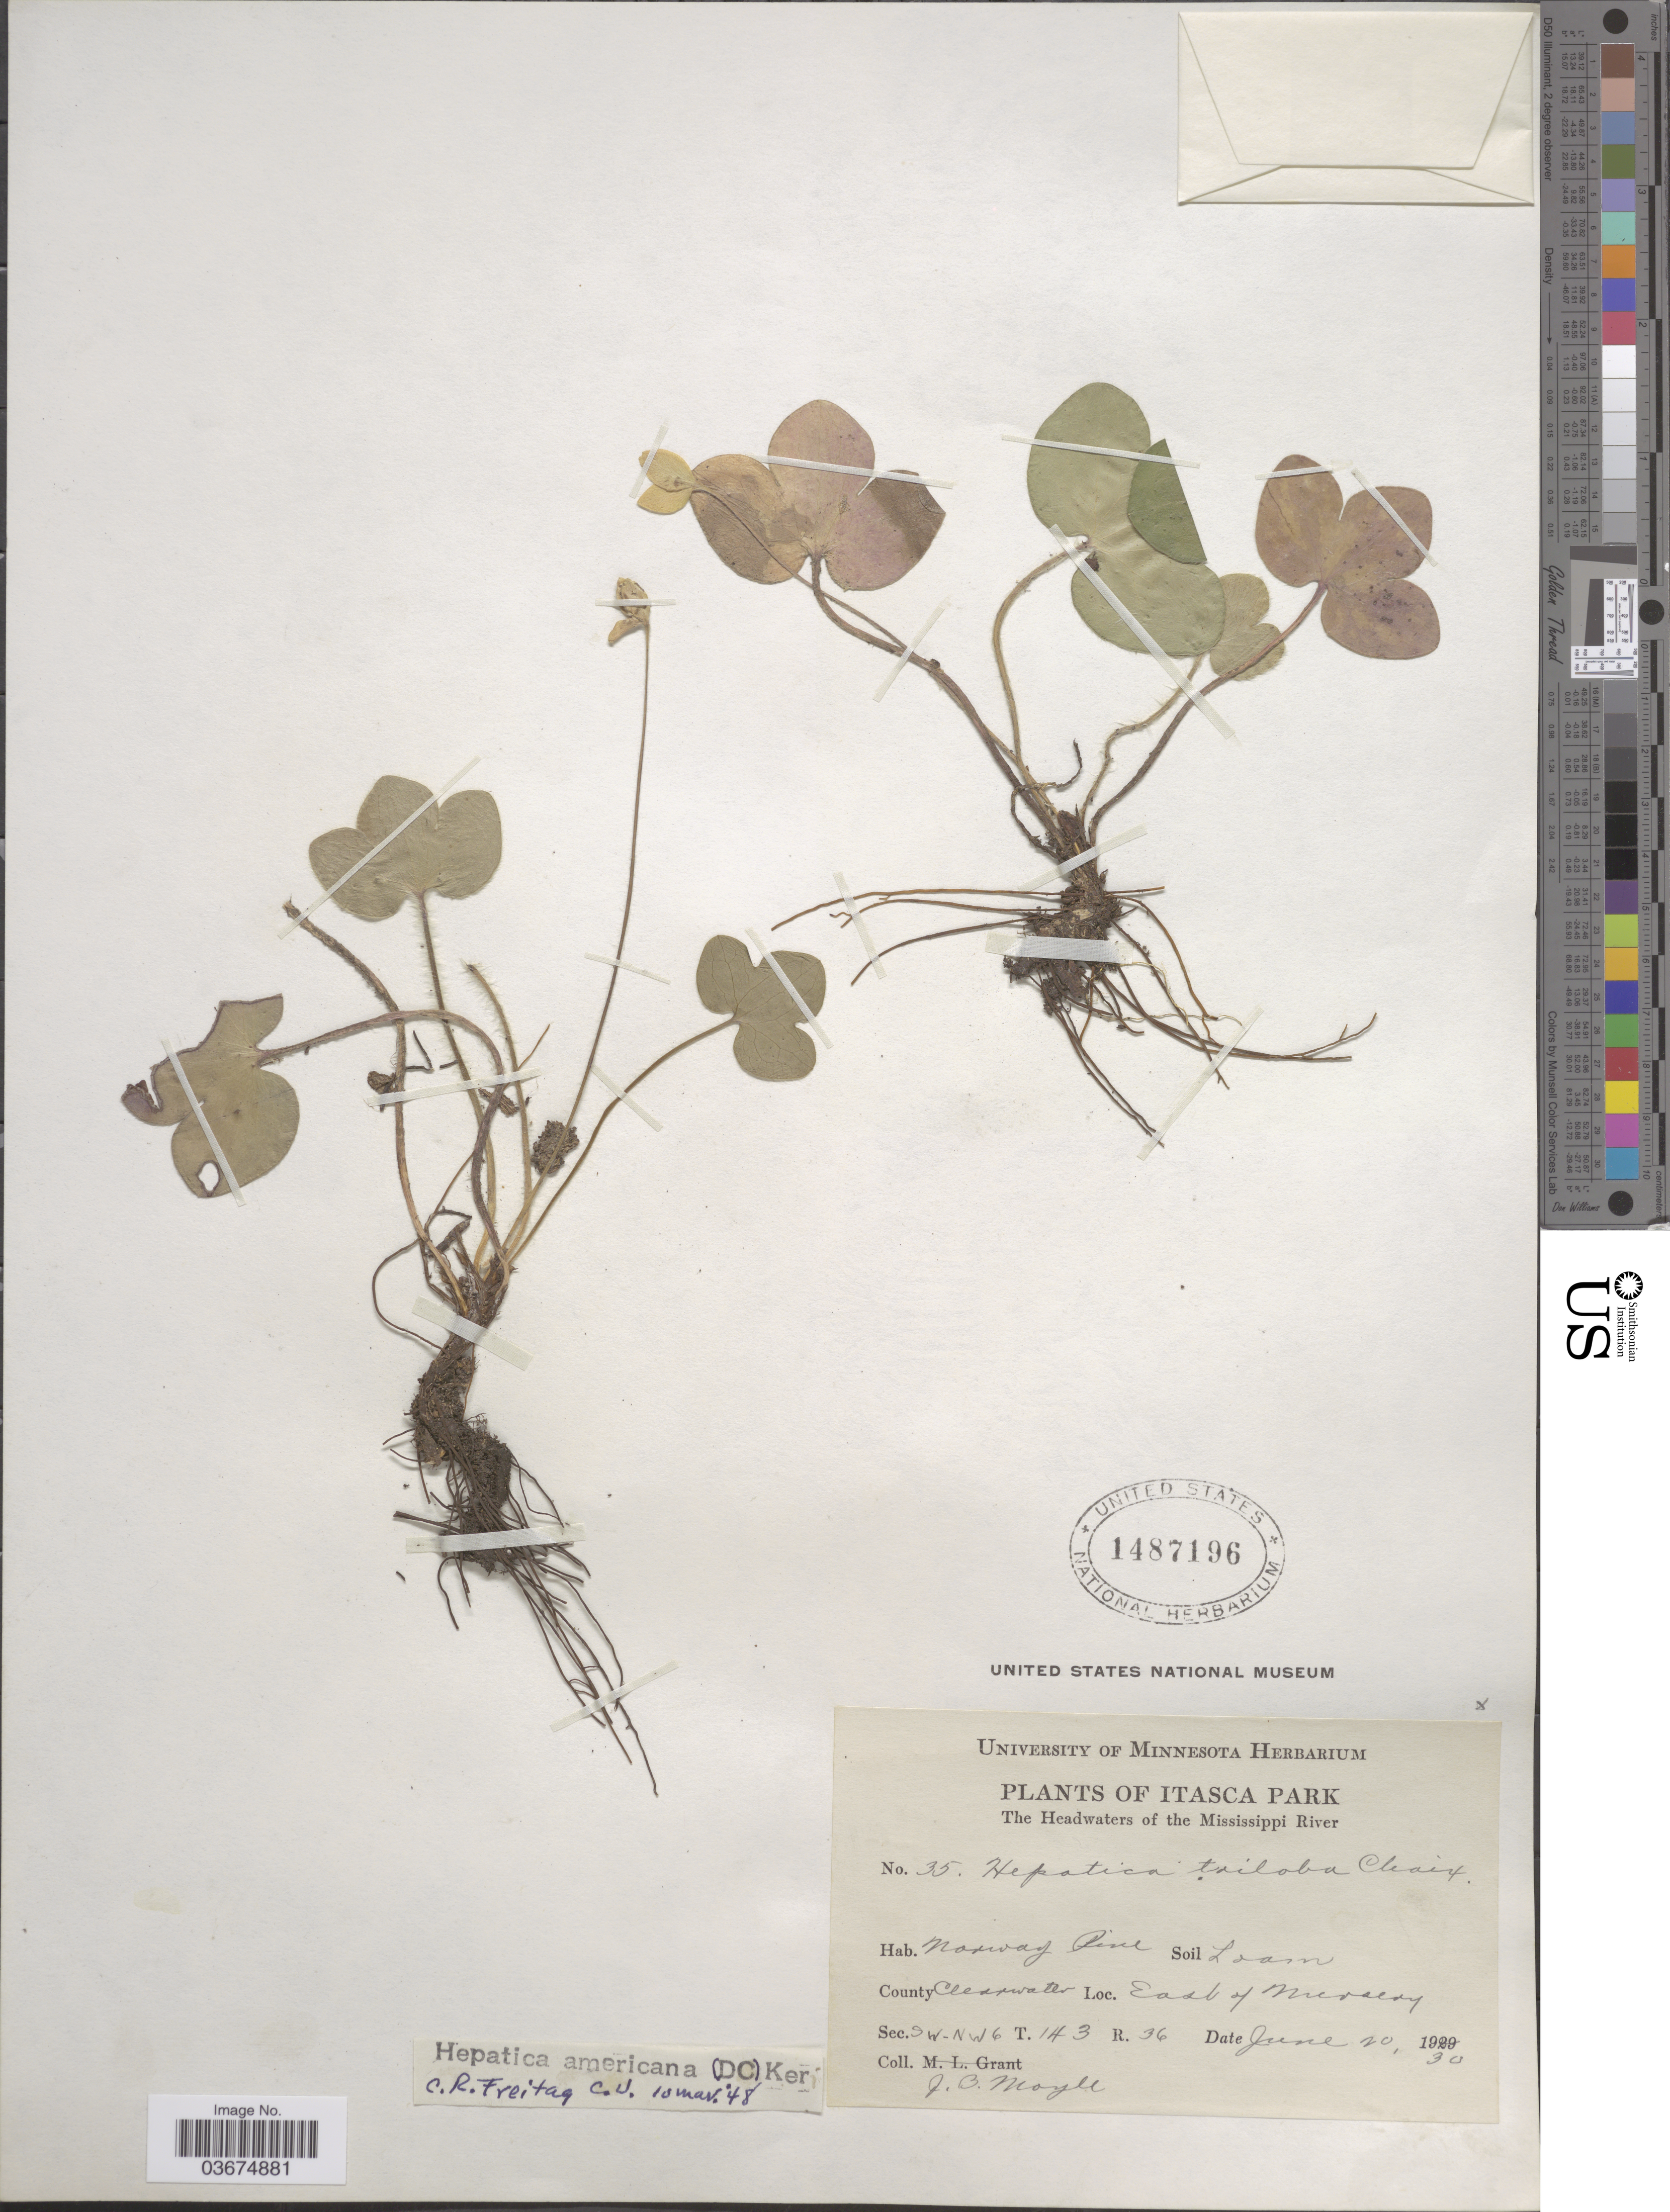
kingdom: Plantae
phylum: Tracheophyta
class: Magnoliopsida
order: Ranunculales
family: Ranunculaceae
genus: Hepatica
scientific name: Hepatica americana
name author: (DC.) Ker Gawl.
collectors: J. Moyle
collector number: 35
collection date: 1930-06-20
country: United States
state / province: Minnesota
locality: Itasca Park. The Headwaters of the Mississippi River. County Clearwater. East of Nursery.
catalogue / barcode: US 1487196